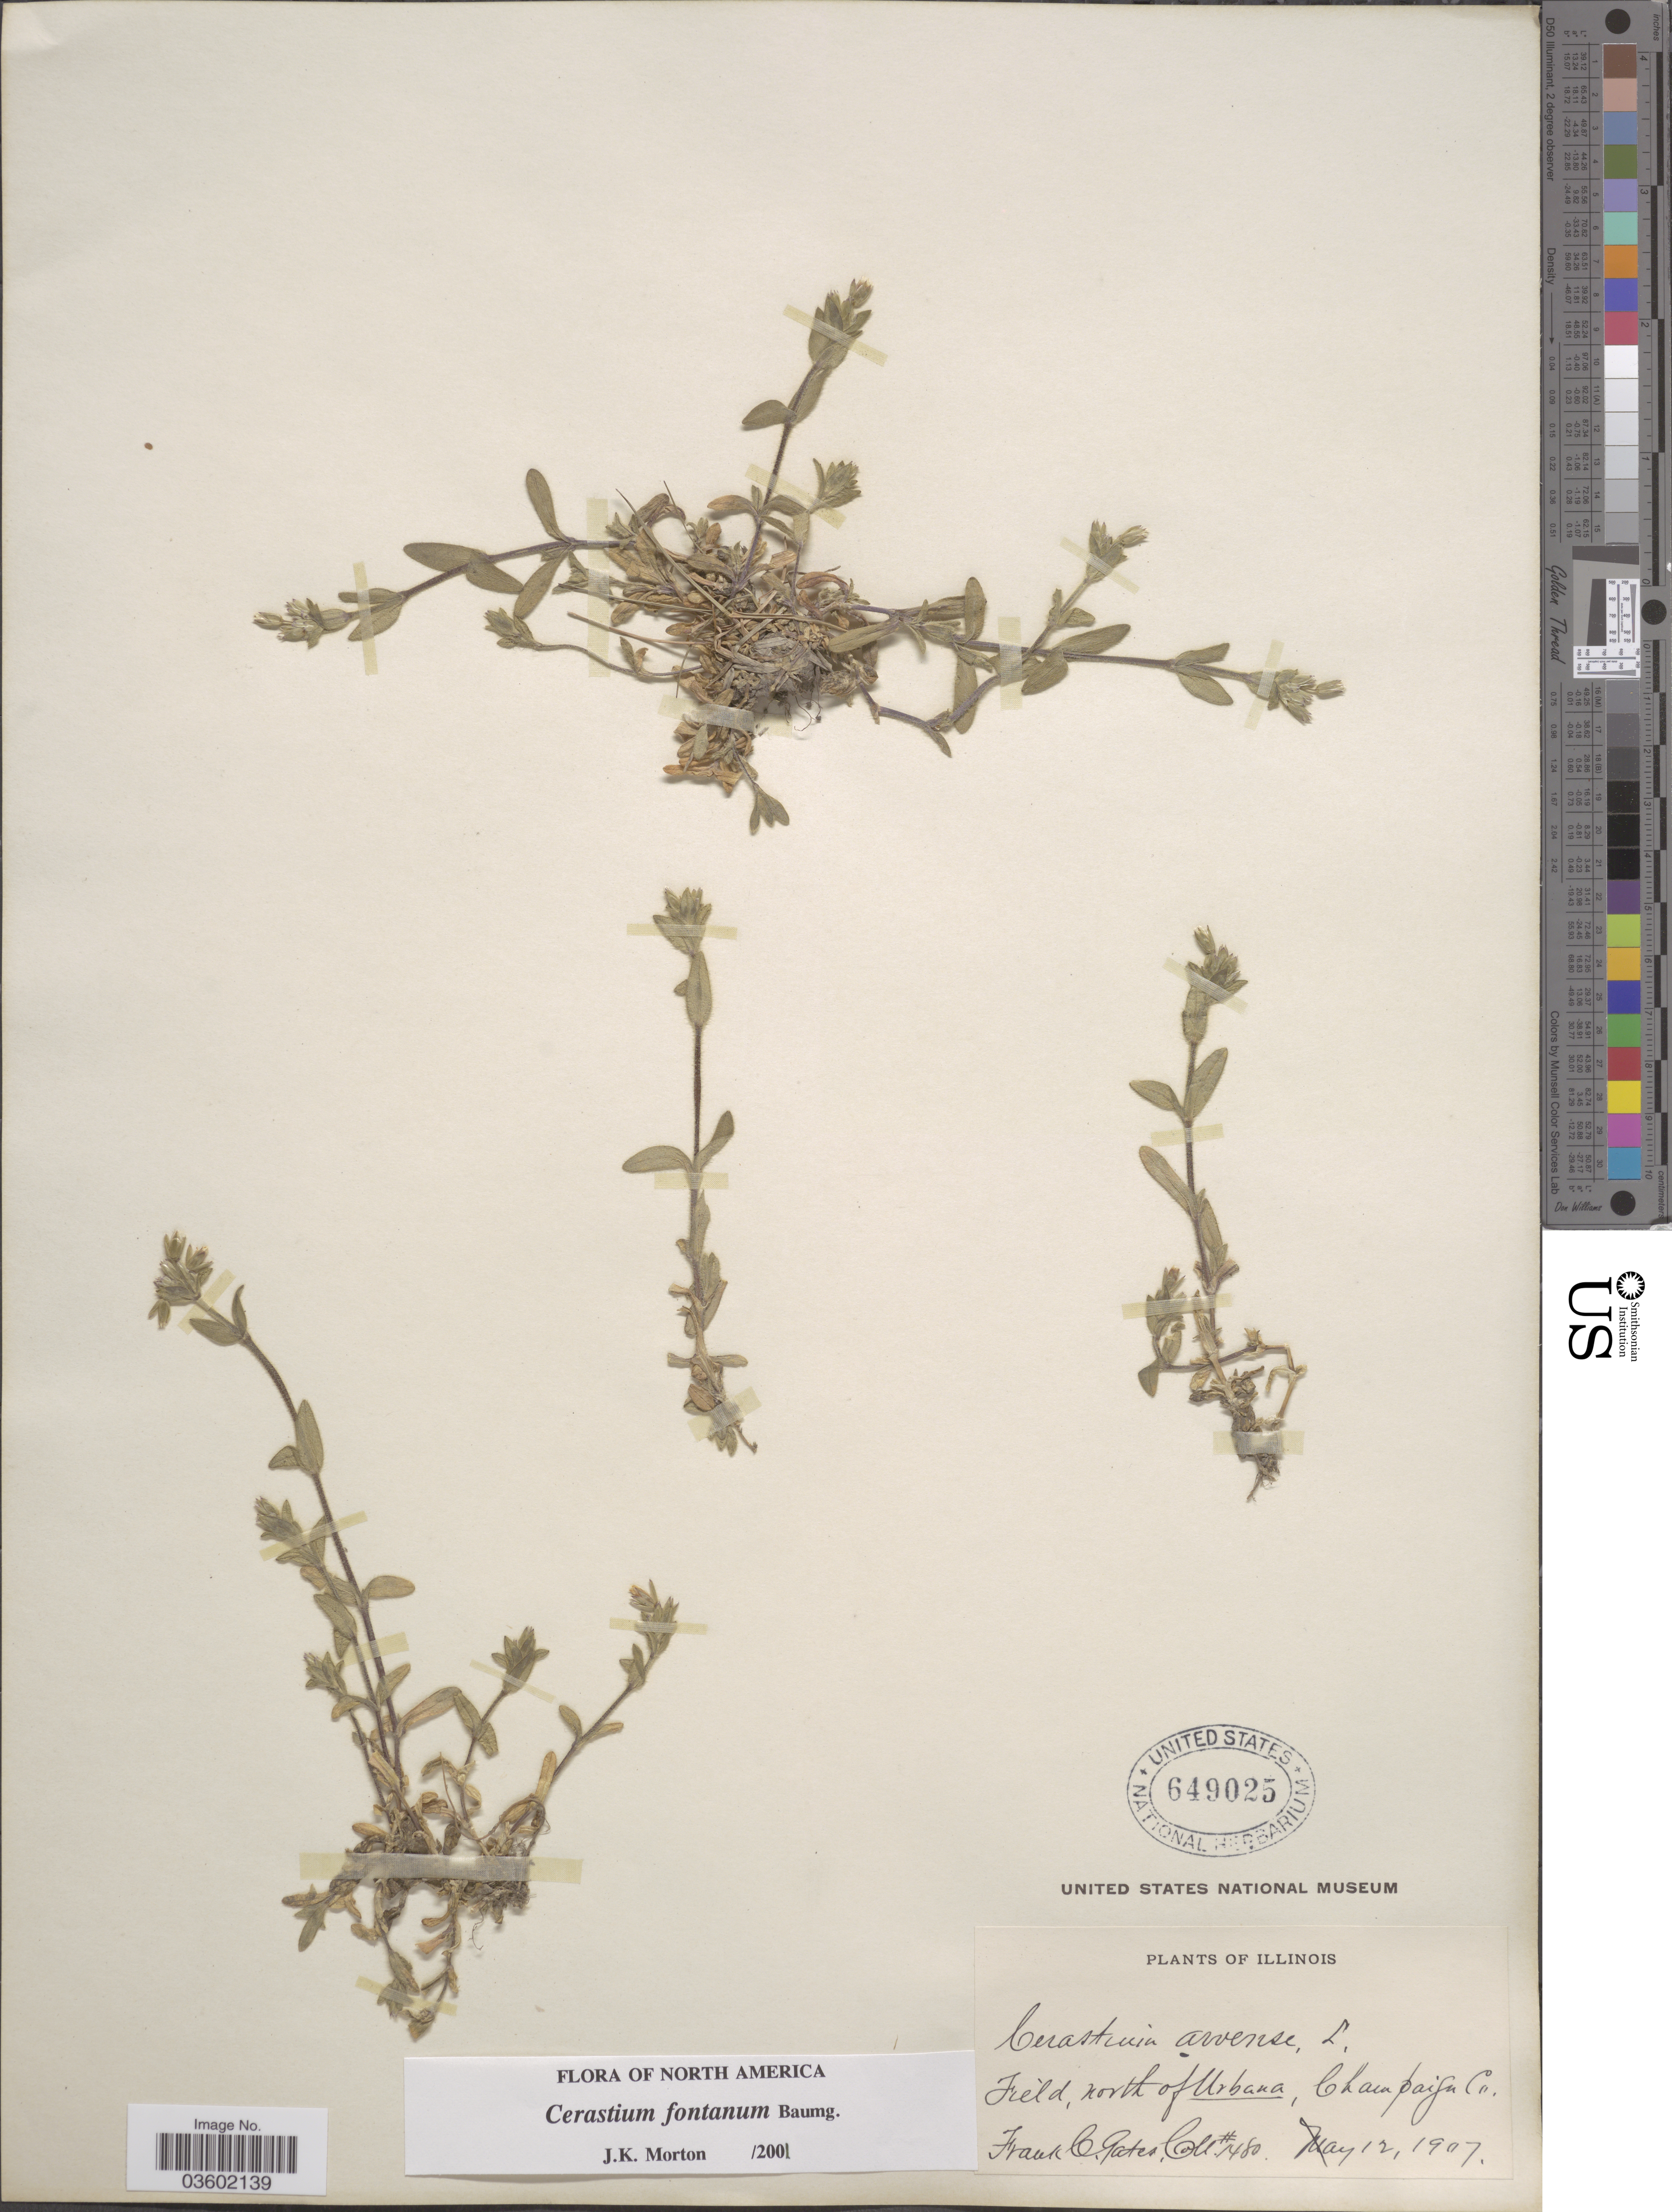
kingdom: Plantae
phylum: Tracheophyta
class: Magnoliopsida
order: Caryophyllales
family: Caryophyllaceae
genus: Cerastium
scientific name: Cerastium vulgatum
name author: L.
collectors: F. C. Gates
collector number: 1480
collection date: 1907-05-12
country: United States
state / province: Illinois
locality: Field, north of Urbana, Champaign Co.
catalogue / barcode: US 649025